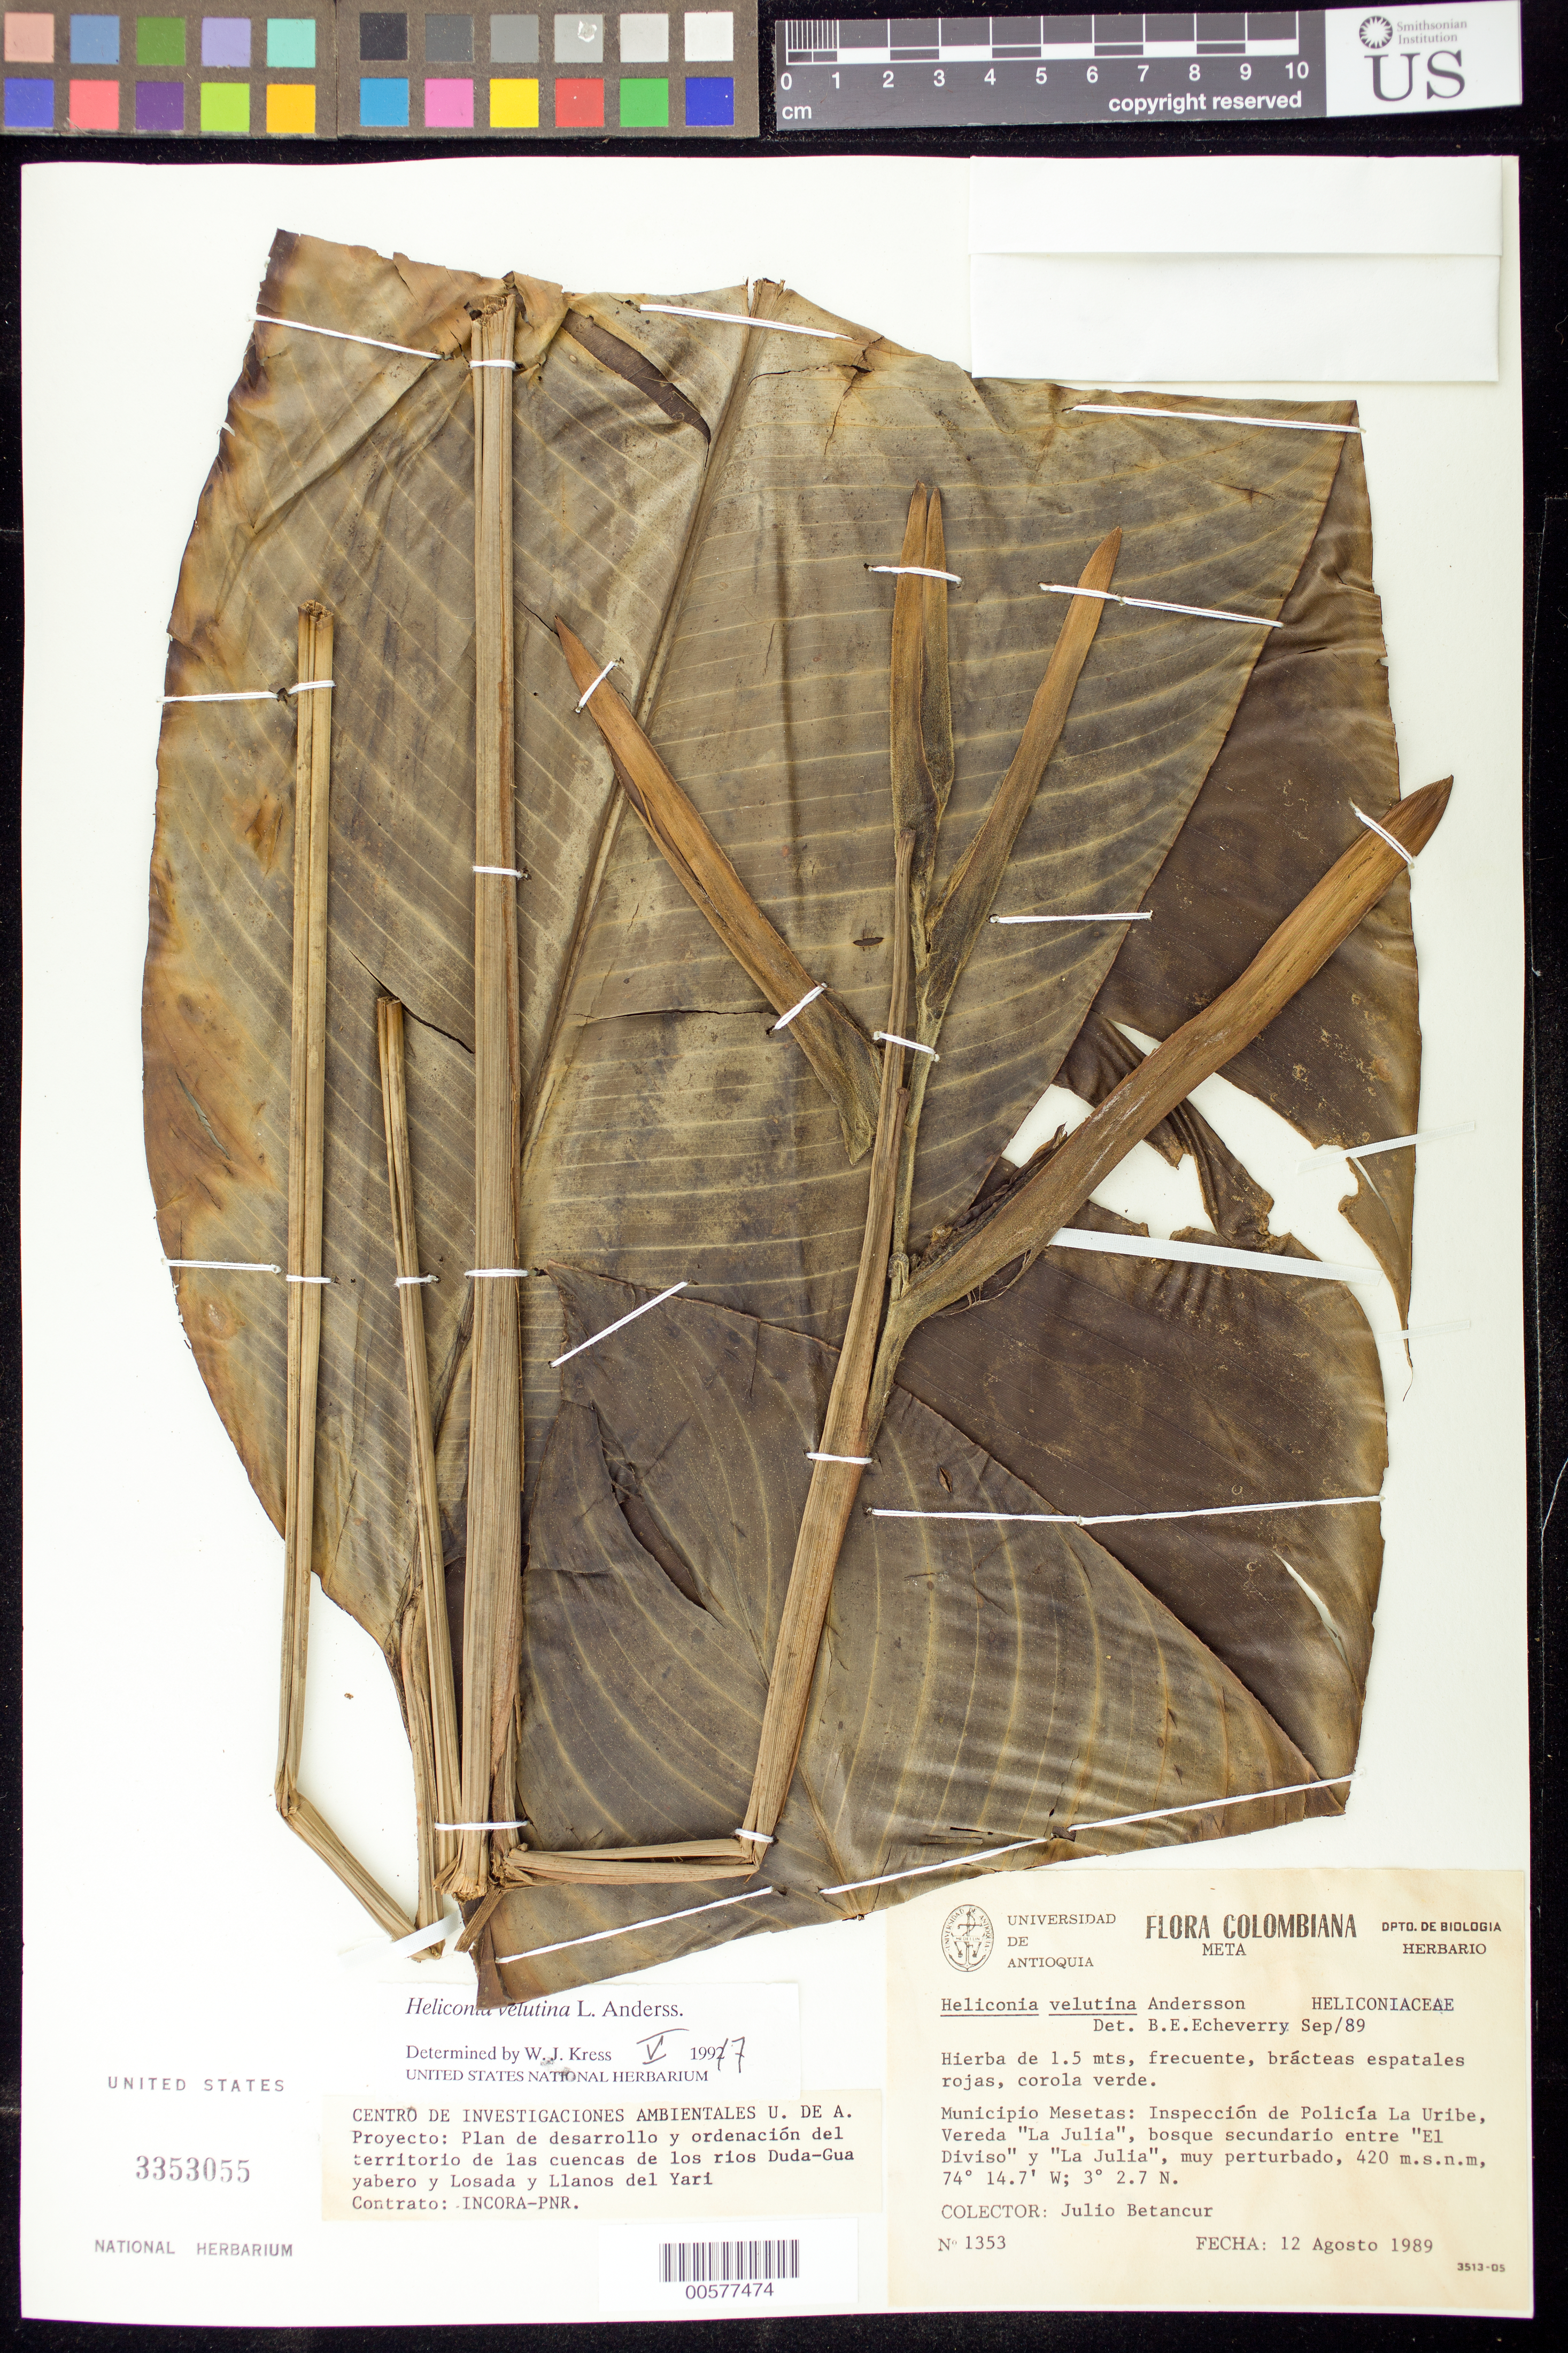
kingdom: Plantae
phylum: Tracheophyta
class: Liliopsida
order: Zingiberales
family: Heliconiaceae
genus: Heliconia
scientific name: Heliconia velutina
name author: L. Andersson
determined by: Echeverry, B.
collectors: J. C. Betancur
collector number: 1353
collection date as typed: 12 Aug 1989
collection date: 1989-08-12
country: Colombia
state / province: Meta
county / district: Mesetas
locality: La Uribe Police inspection site, La Julia trail. Disturbed secondary woods between El Diviso and La Julia.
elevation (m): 420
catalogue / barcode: US 3353055